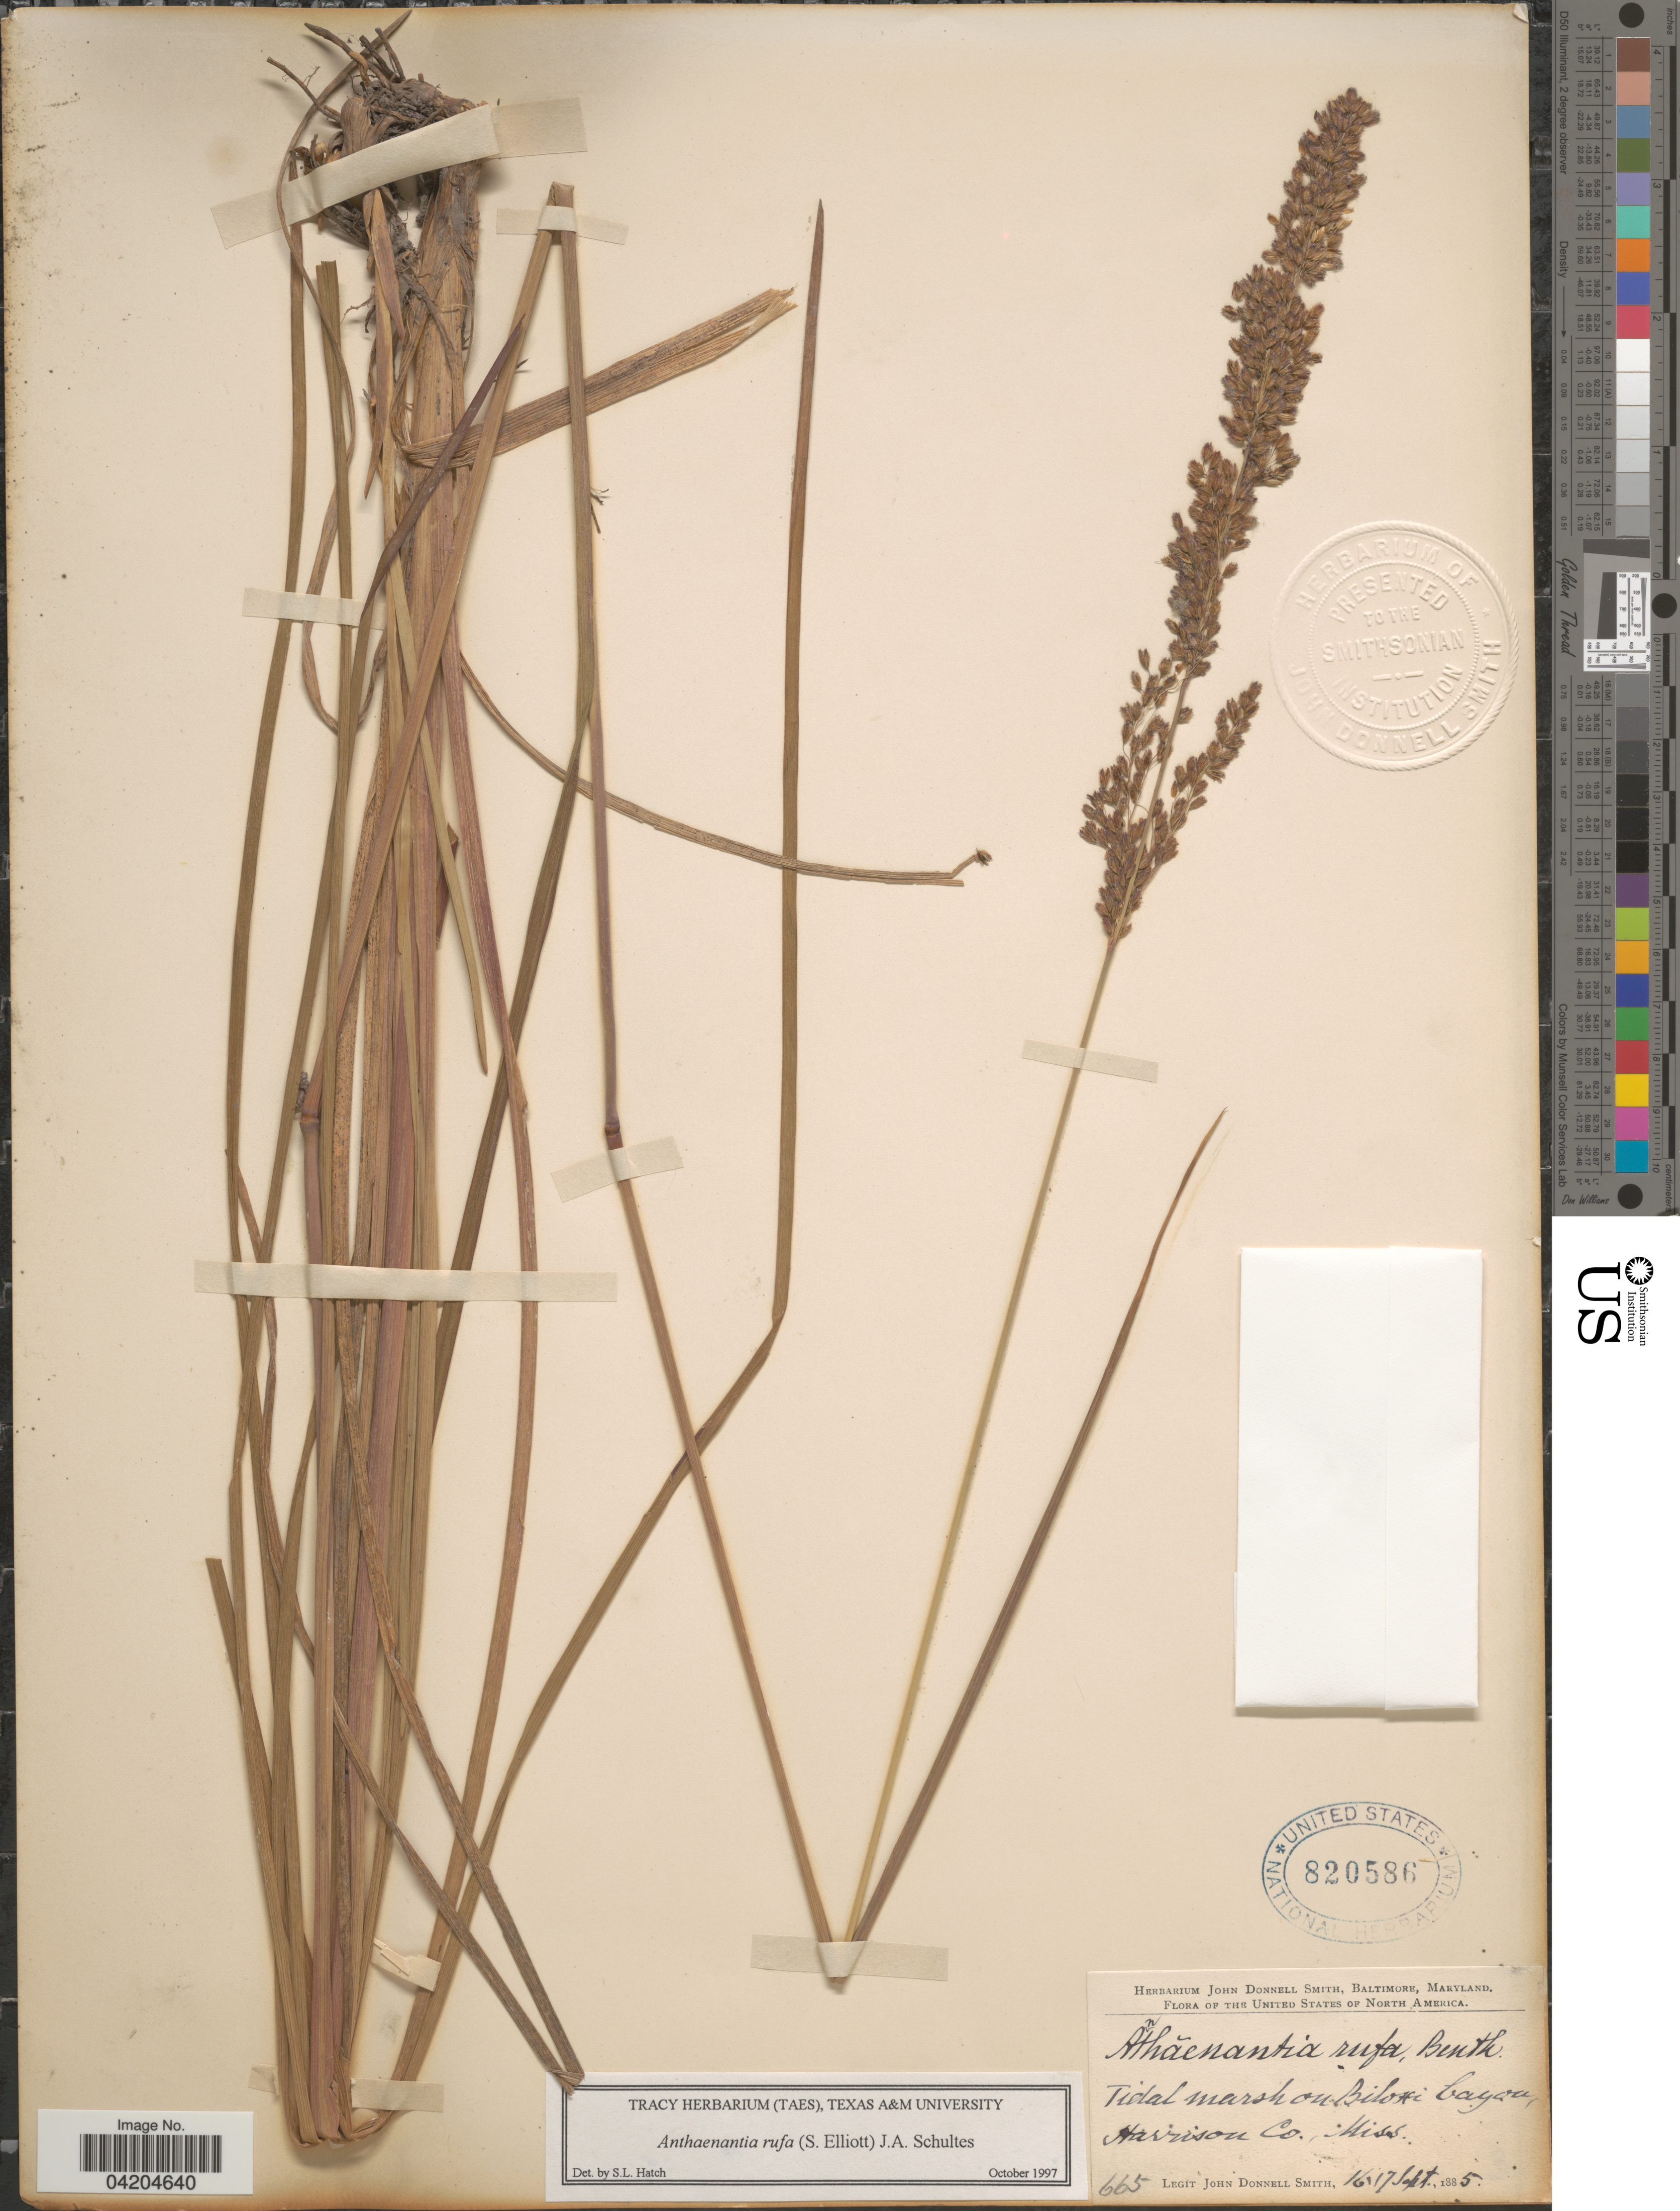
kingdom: Plantae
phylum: Tracheophyta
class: Liliopsida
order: Poales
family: Poaceae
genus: Anthaenantia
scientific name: Anthaenantia rufa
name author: (Elliott) Schult.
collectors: J. Donnell Smith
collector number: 665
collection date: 1885-09-16/1885-09-17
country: United States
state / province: Mississippi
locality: Tidal marsh on Biloxi bayou, Harrison Co.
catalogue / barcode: US 820586